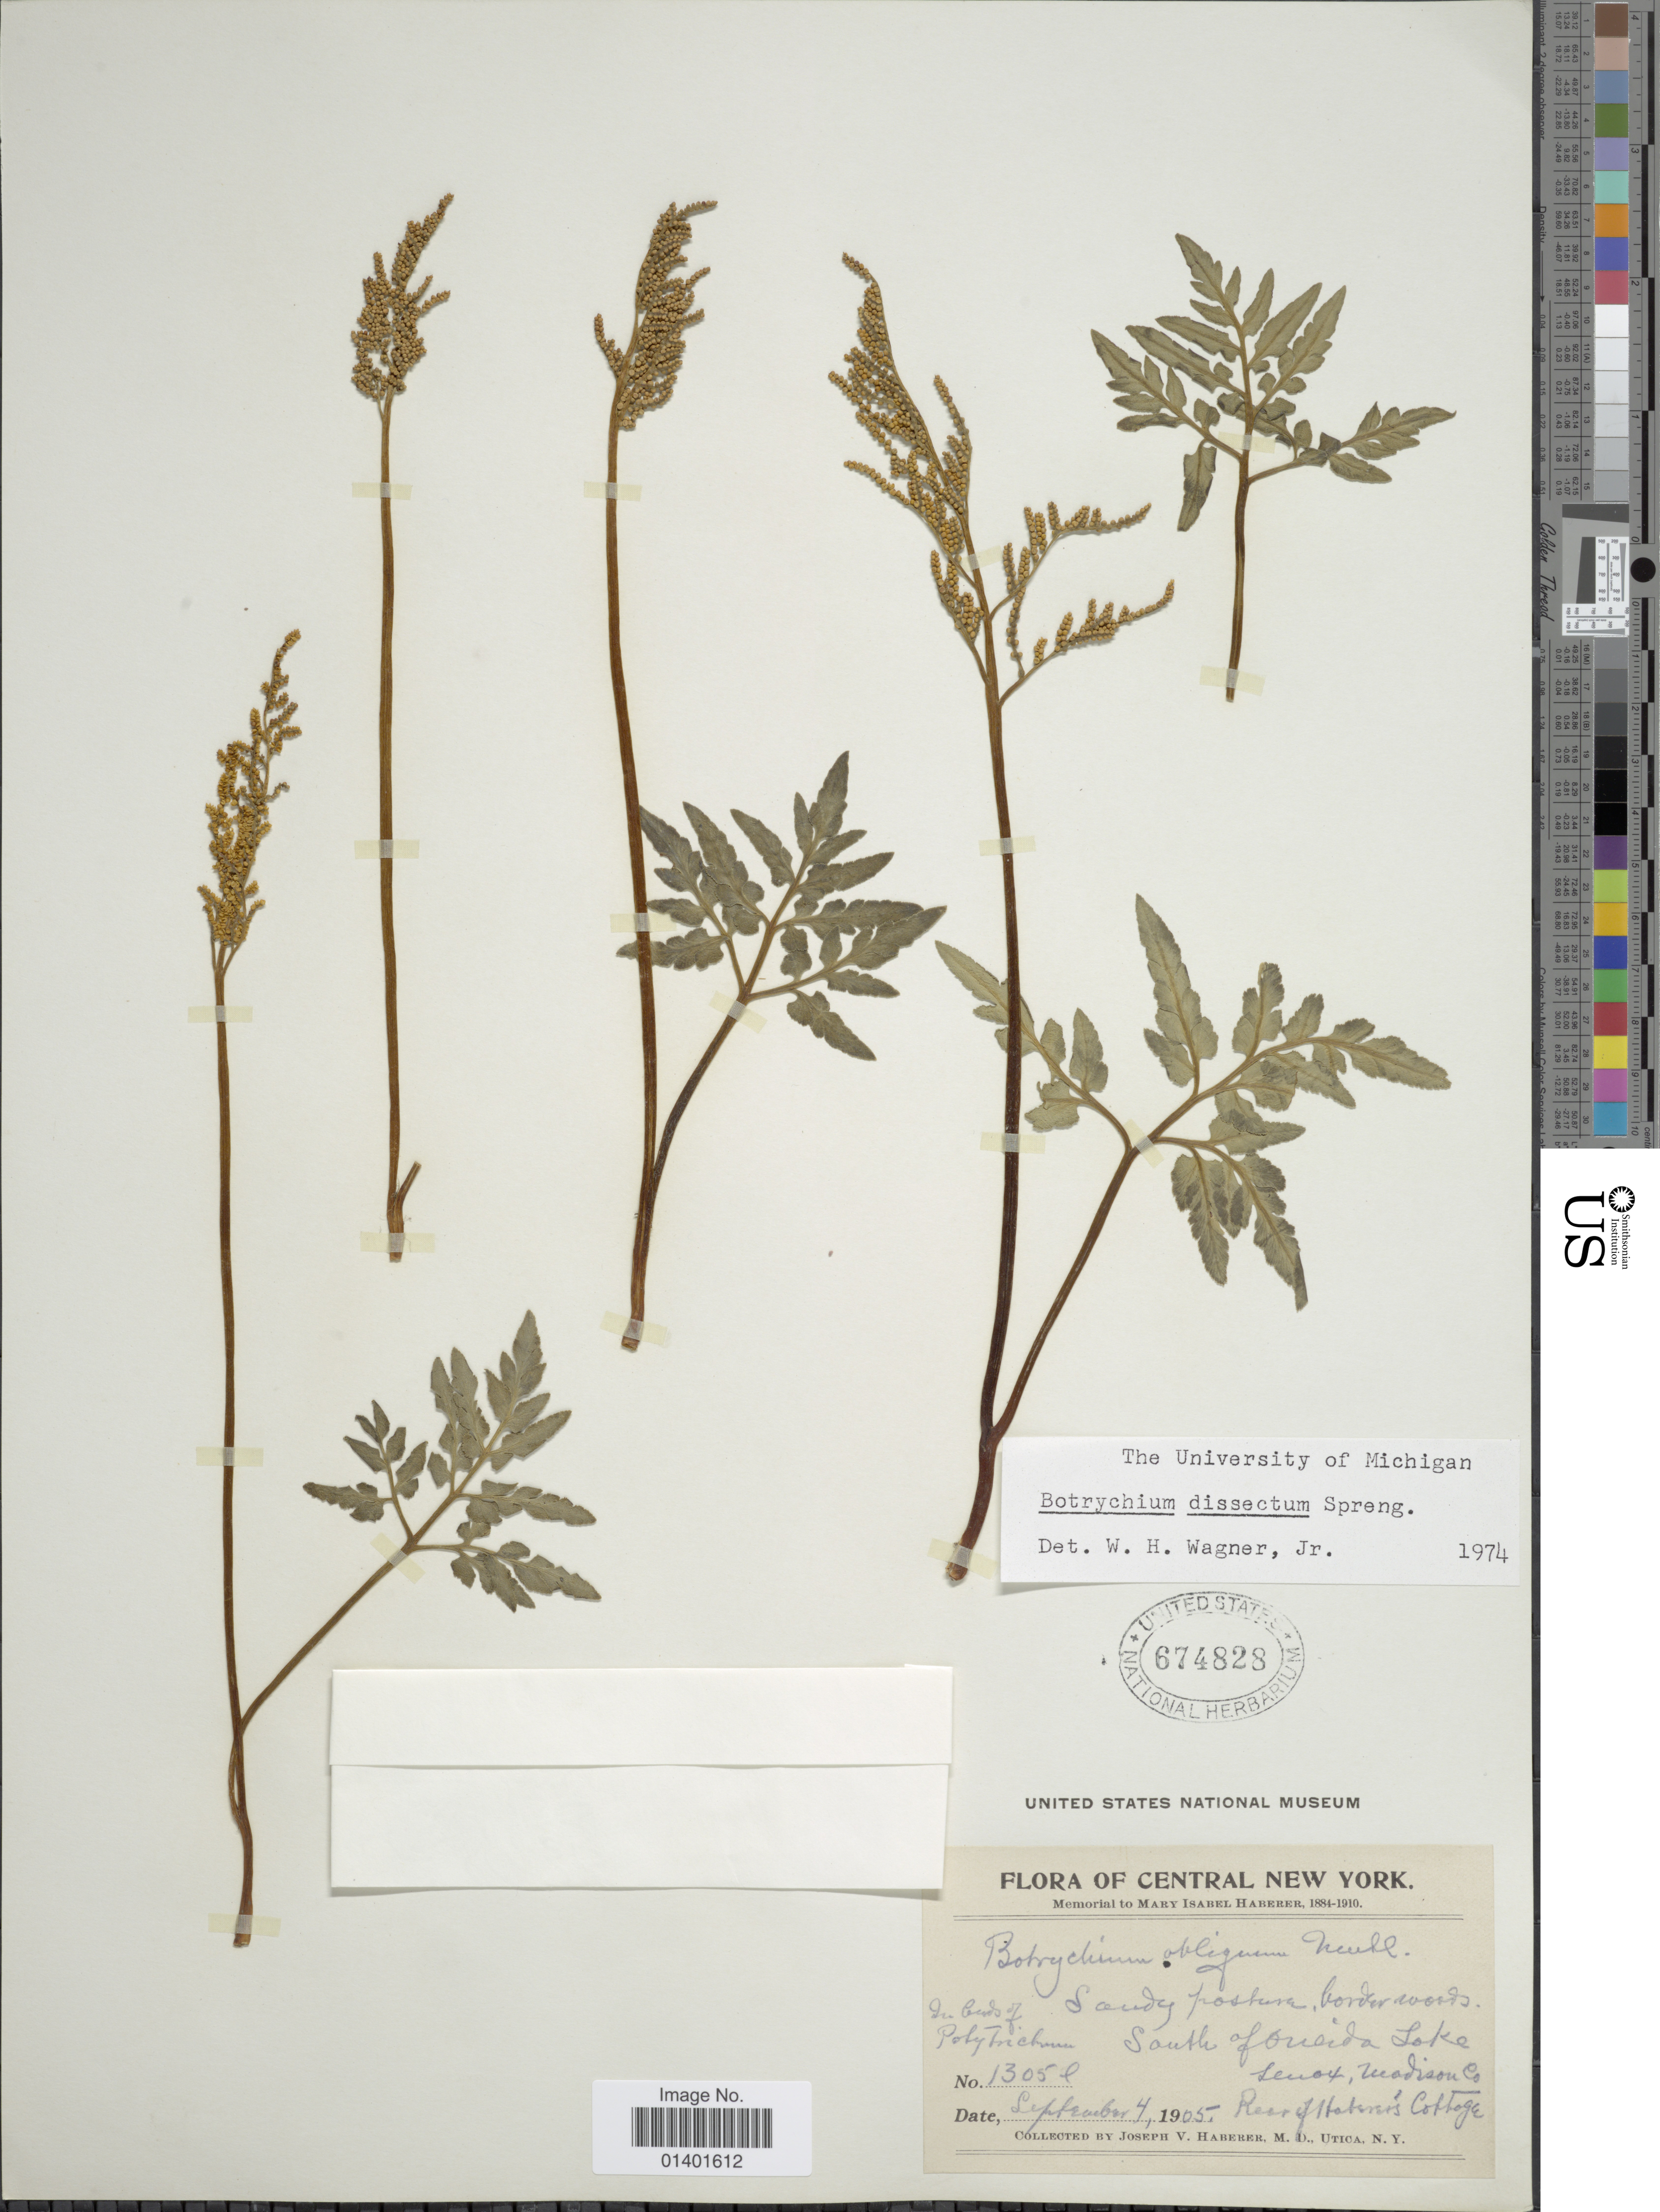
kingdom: Plantae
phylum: Tracheophyta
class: Polypodiopsida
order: Ophioglossales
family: Ophioglossaceae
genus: Botrychium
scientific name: Botrychium dissectum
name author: Spreng.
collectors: J. V. Haberer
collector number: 1305e*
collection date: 1905-09-04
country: United States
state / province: New York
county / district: Oneida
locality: Central New York, South of Oneida Lake, Lenox, Madison Co., Rear of Haberers Cottage.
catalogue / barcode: US 674828